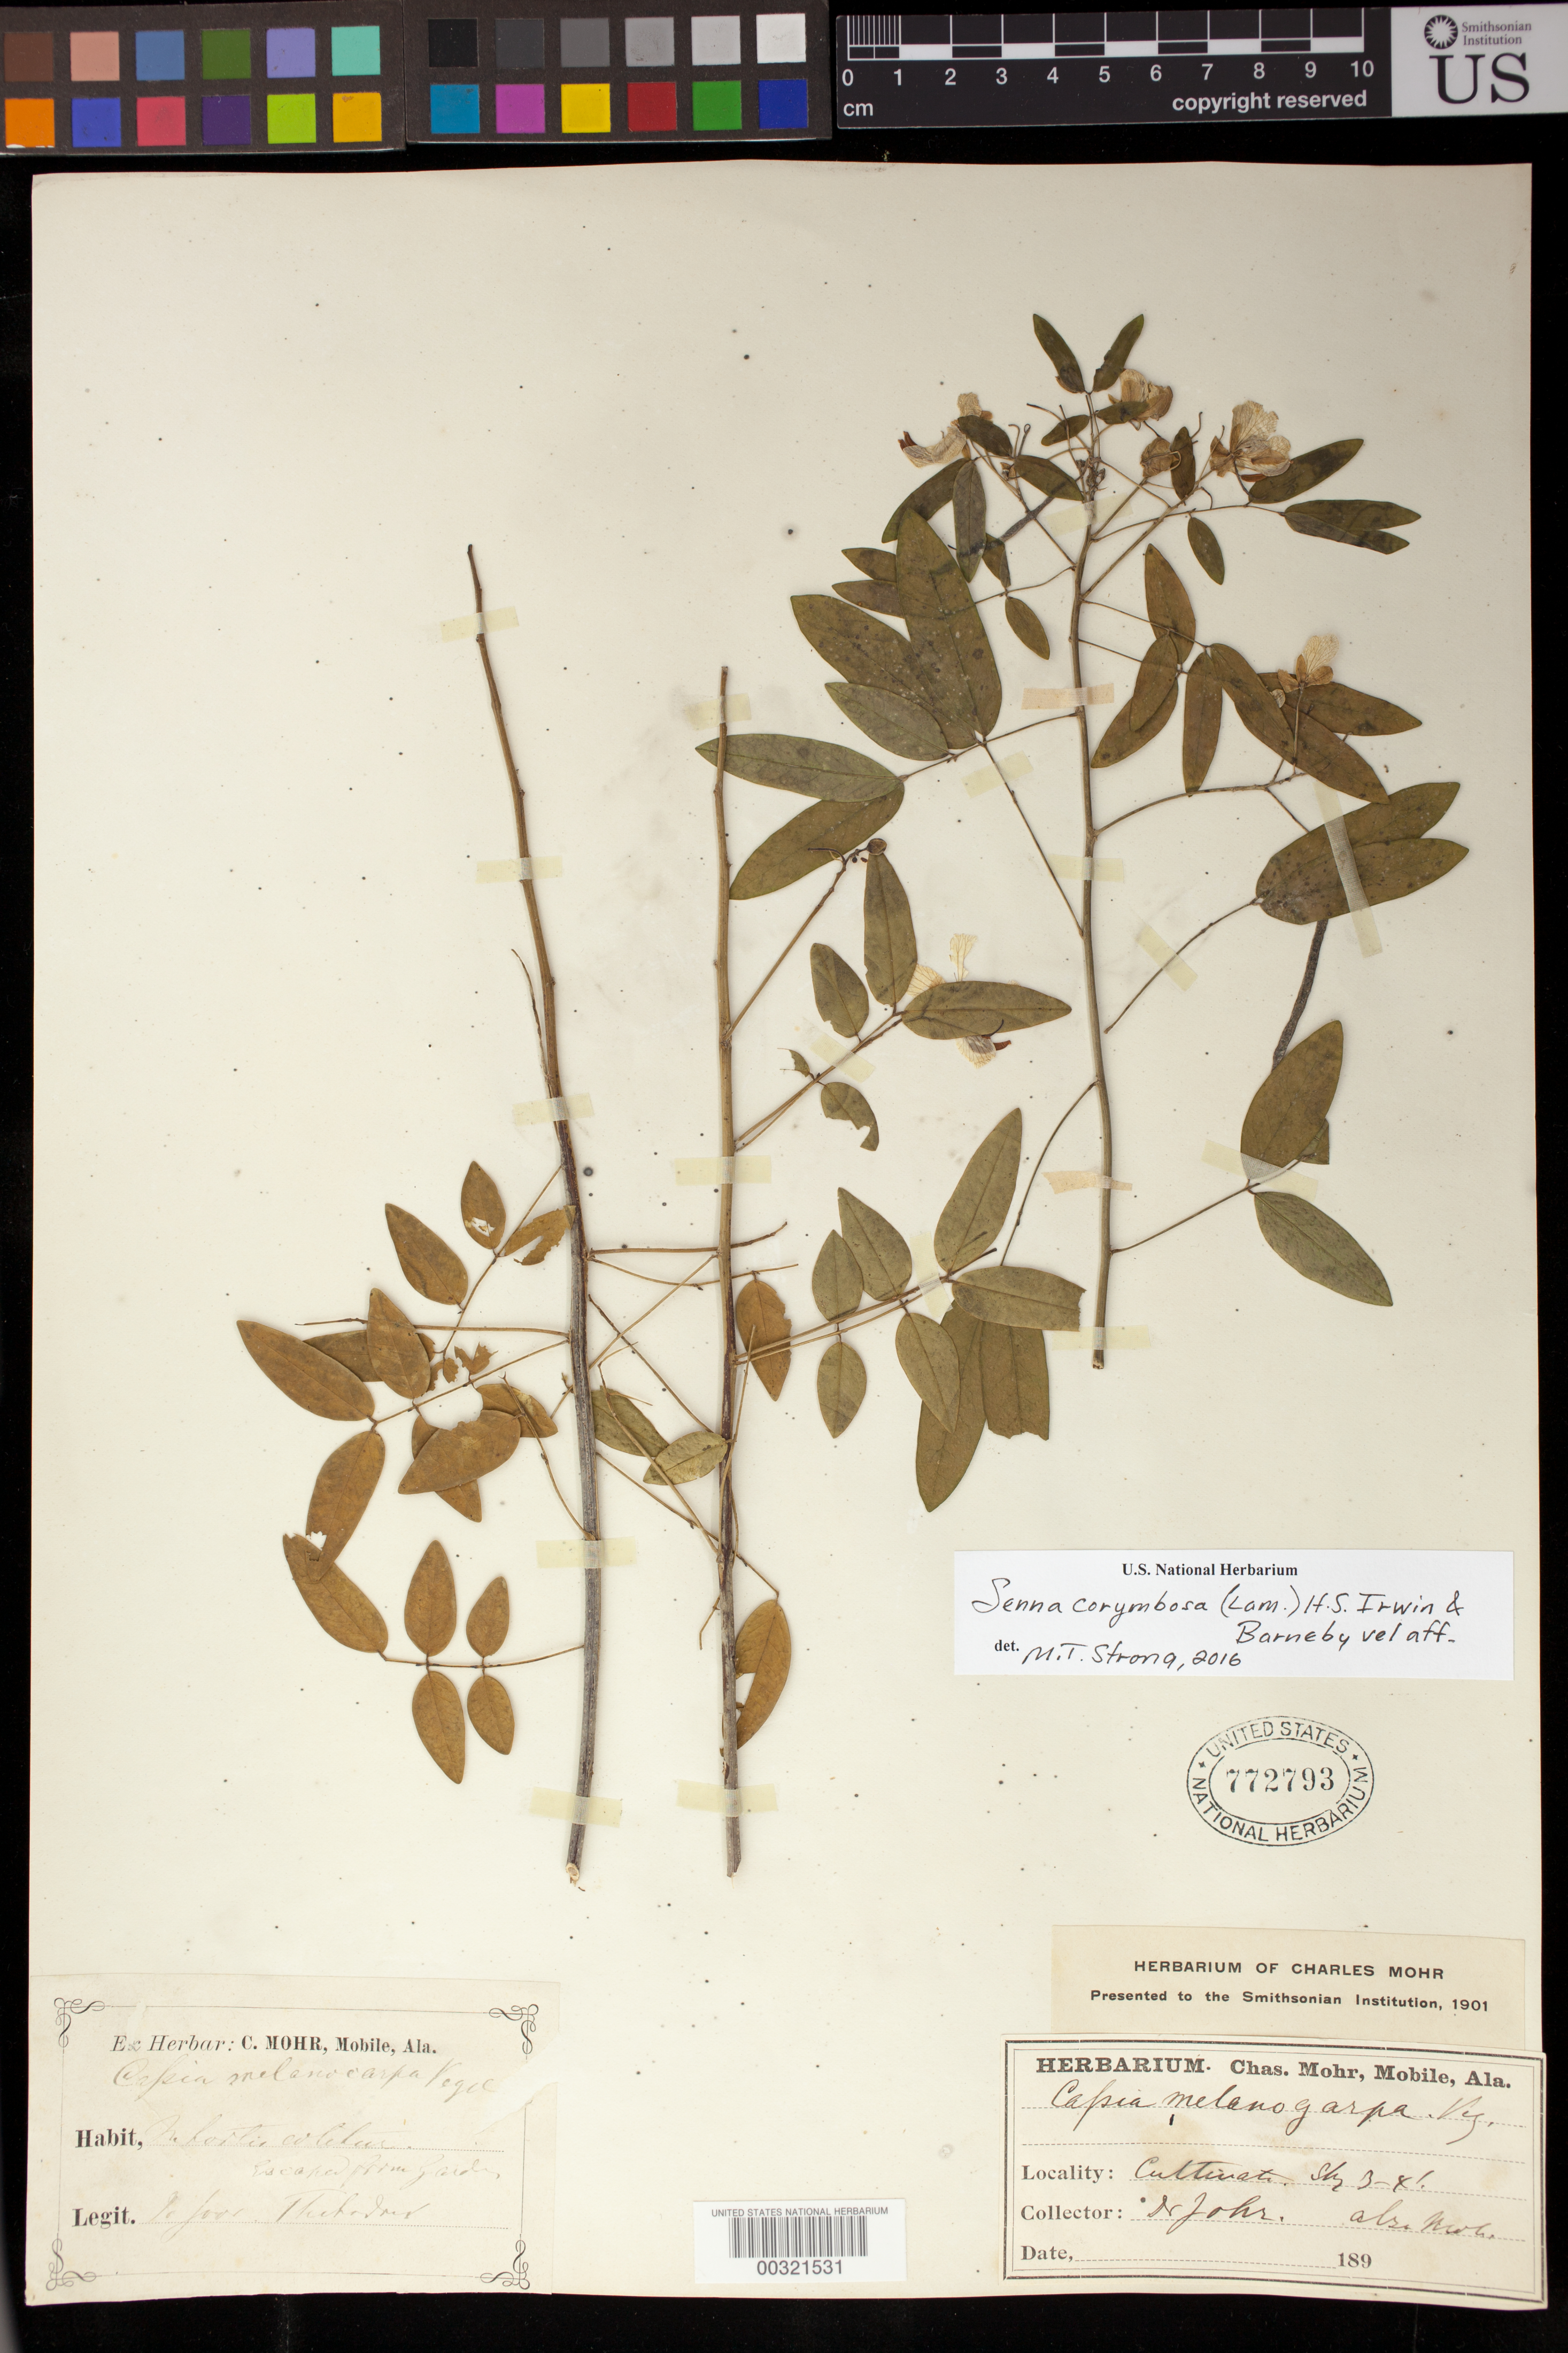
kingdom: Plantae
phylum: Tracheophyta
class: Magnoliopsida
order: Fabales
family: Fabaceae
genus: Senna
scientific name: Senna corymbosa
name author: (Lam.) H.S. Irwin & Barneby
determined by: Strong, M. T., (US), Smithsonian Institution - National Museum of Natural History (UNITED STATES)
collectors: Ex herb. Schimper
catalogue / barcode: US 772793